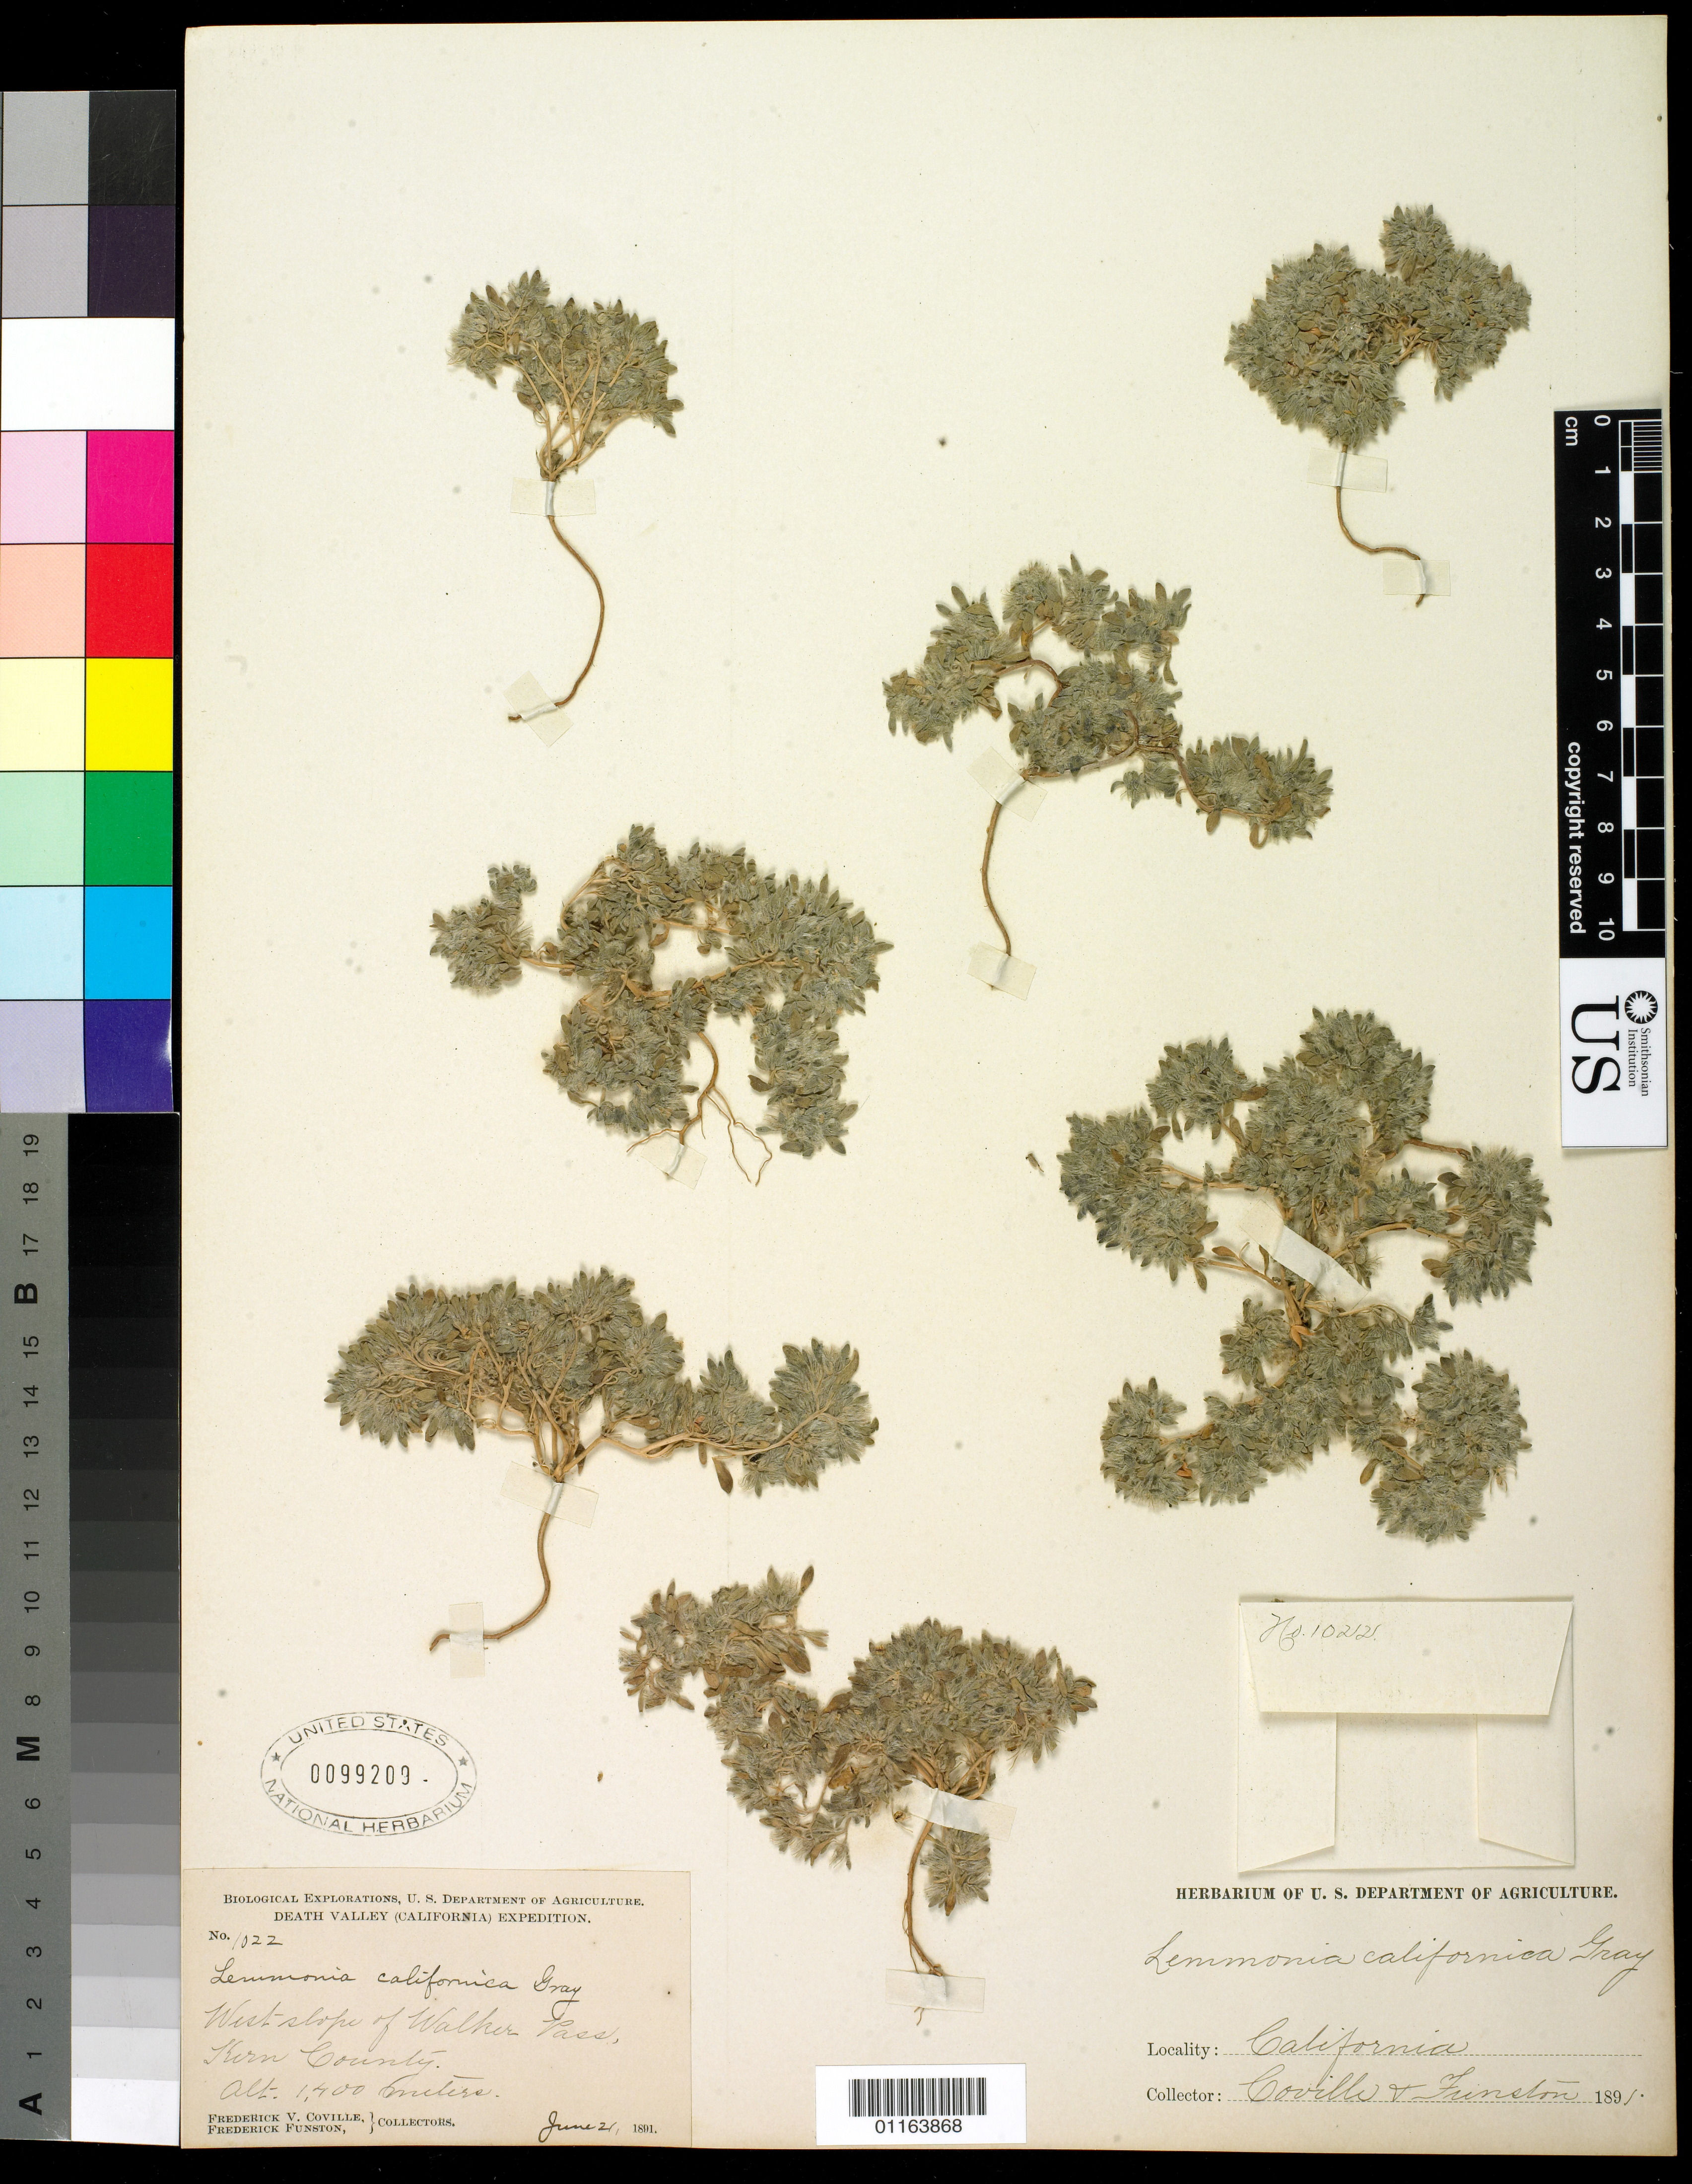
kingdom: Plantae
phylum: Tracheophyta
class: Magnoliopsida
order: Boraginales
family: Namaceae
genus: Nama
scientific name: Nama californica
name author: (A. Gray) J.D. Bacon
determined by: Strong, Mark T., (BOT), Smithsonian Institution - National Museum of Natural History (UNITED STATES)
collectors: F. V. Coville & F. Funston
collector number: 1022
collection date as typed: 21 Jun 1891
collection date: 1891-06-21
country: United States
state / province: California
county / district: Kern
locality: west slope of Walker Pass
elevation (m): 1400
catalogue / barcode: US 99209